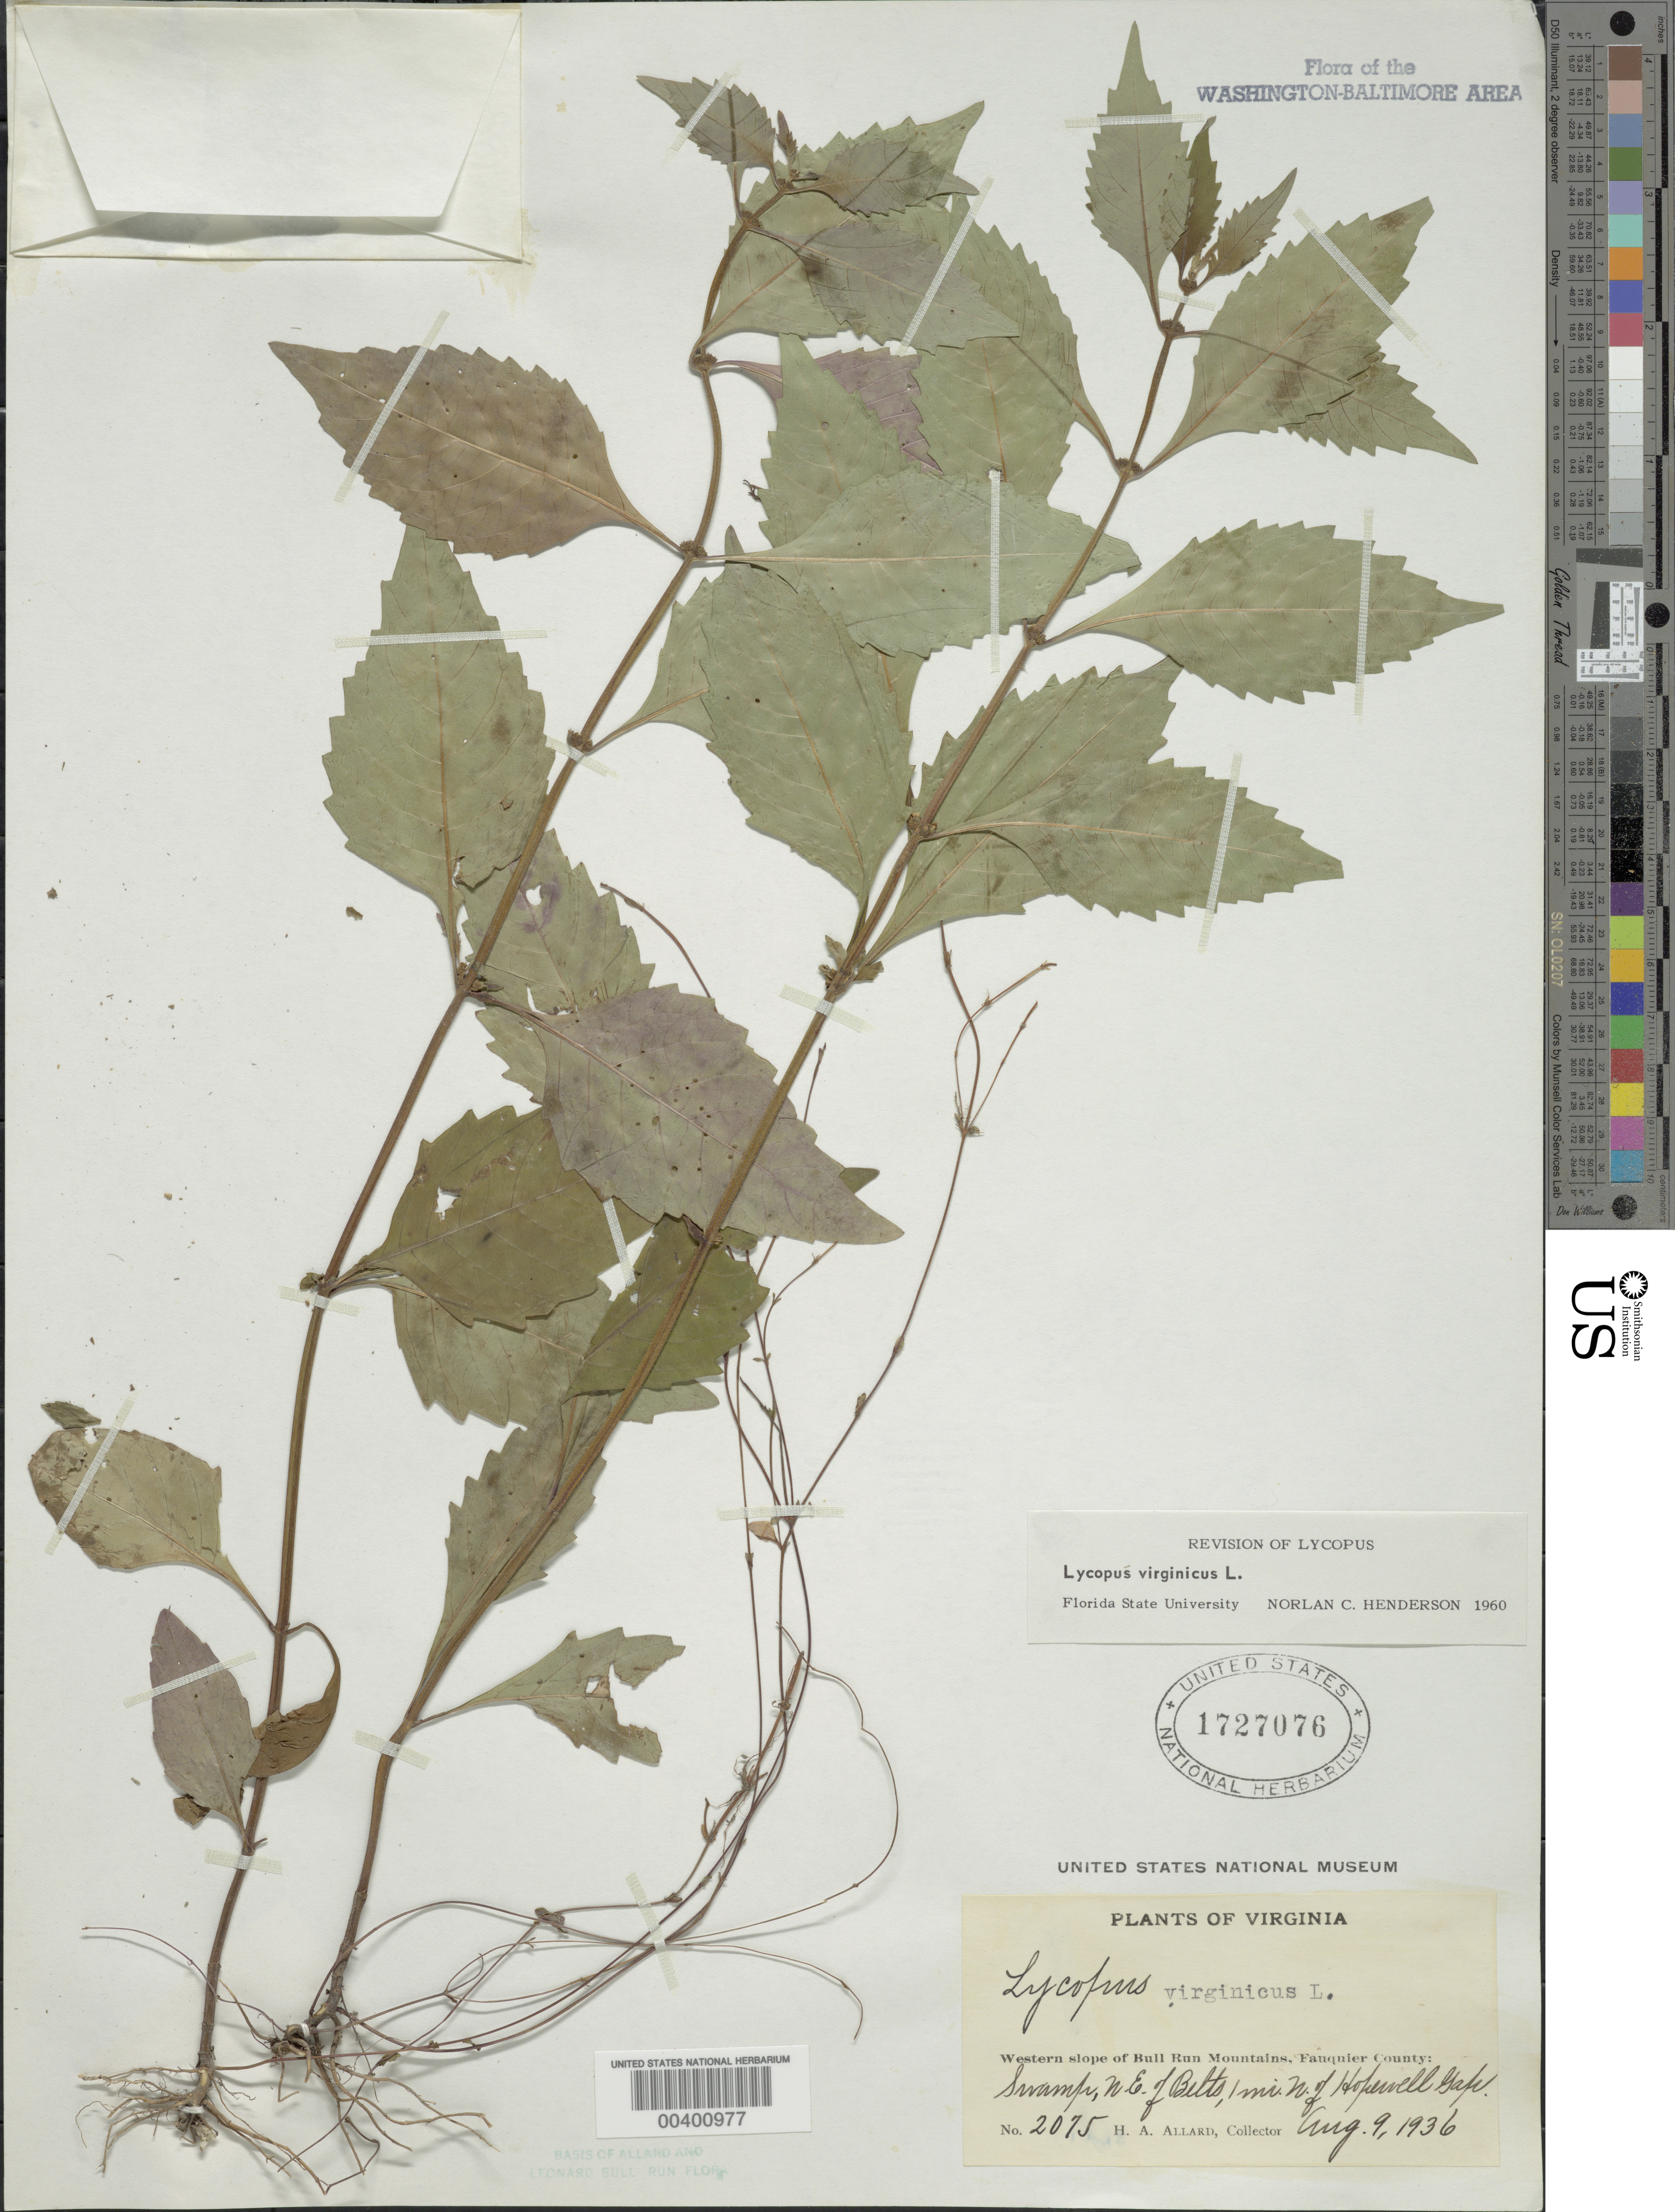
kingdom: Plantae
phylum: Tracheophyta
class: Magnoliopsida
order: Lamiales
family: Lamiaceae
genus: Lycopus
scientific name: Lycopus virginicus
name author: L.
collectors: H. A. Allard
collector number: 2075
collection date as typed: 09 Aug 1936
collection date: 1936-08-09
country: United States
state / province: Virginia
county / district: Fauquier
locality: North of Hopewell Gap, northeast of Belts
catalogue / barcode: US 1727076